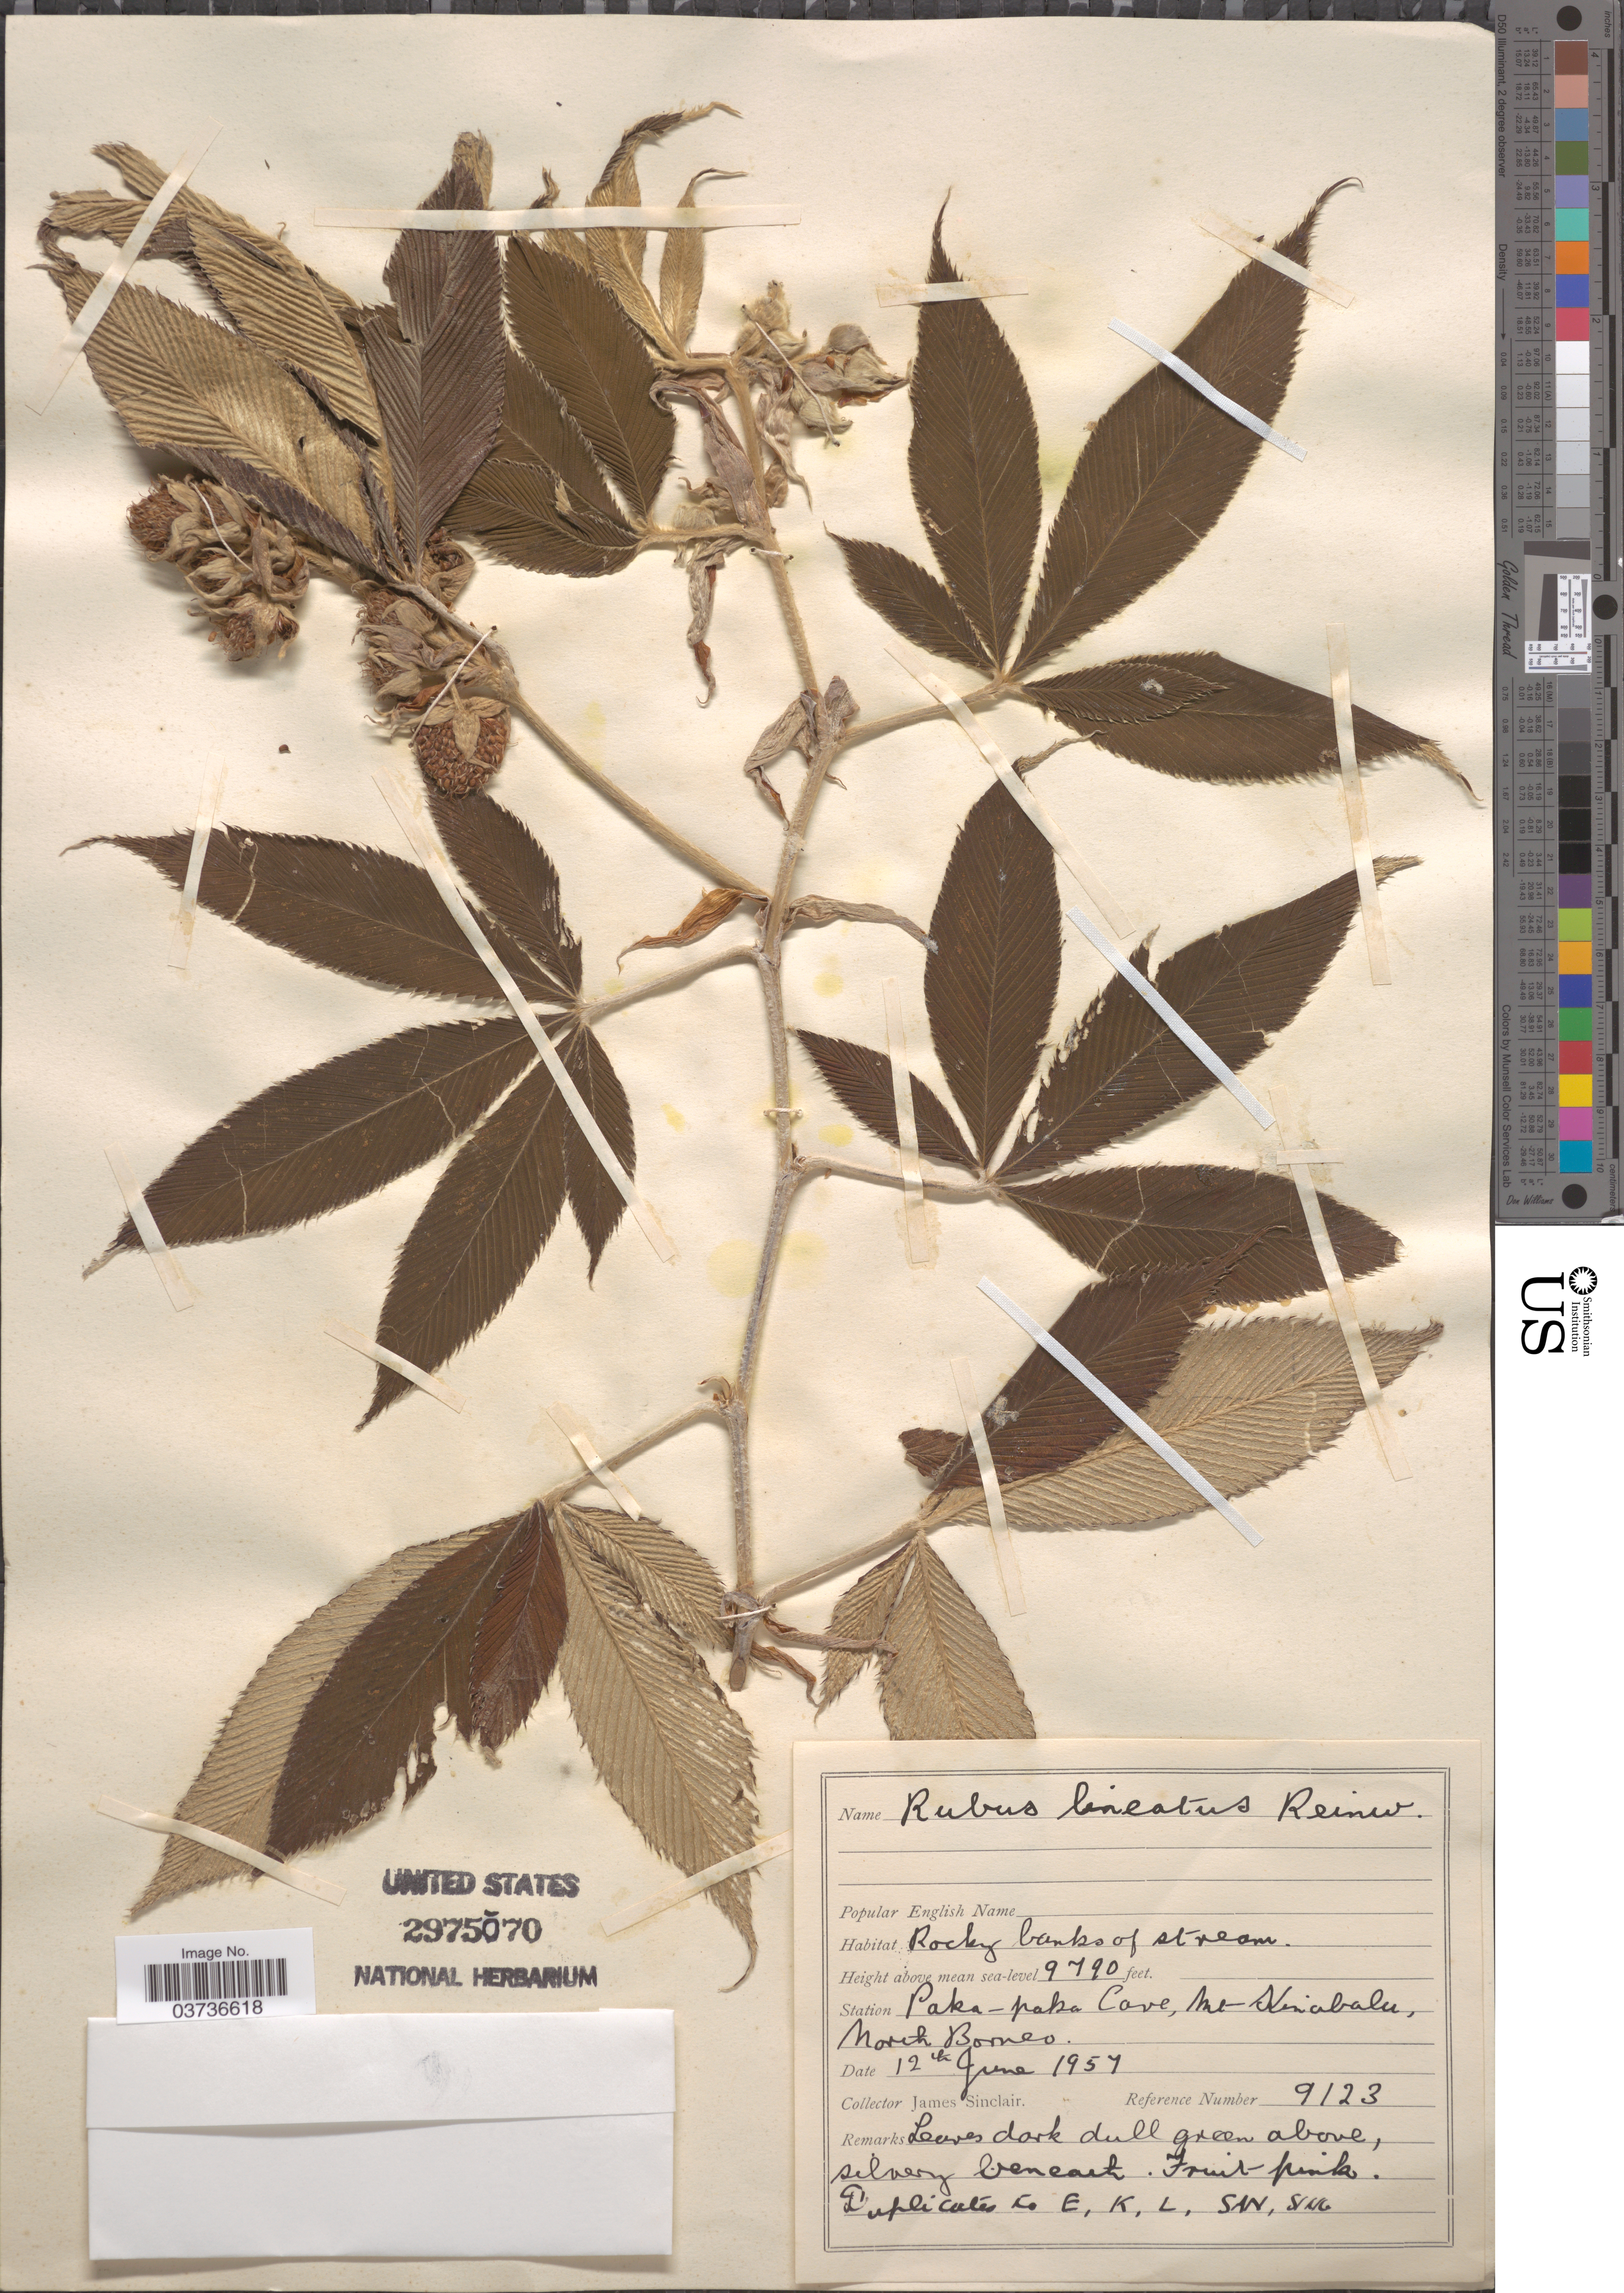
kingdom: Plantae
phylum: Tracheophyta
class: Magnoliopsida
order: Rosales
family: Rosaceae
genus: Rubus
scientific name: Rubus lineatus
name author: Reinw.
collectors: J. Sinclair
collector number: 9123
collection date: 1957-06-12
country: Malaysia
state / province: Sabah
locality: Station Paka-paka Cave, Mt Kinabalu, North Borneo.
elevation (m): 2984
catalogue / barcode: US 2975070